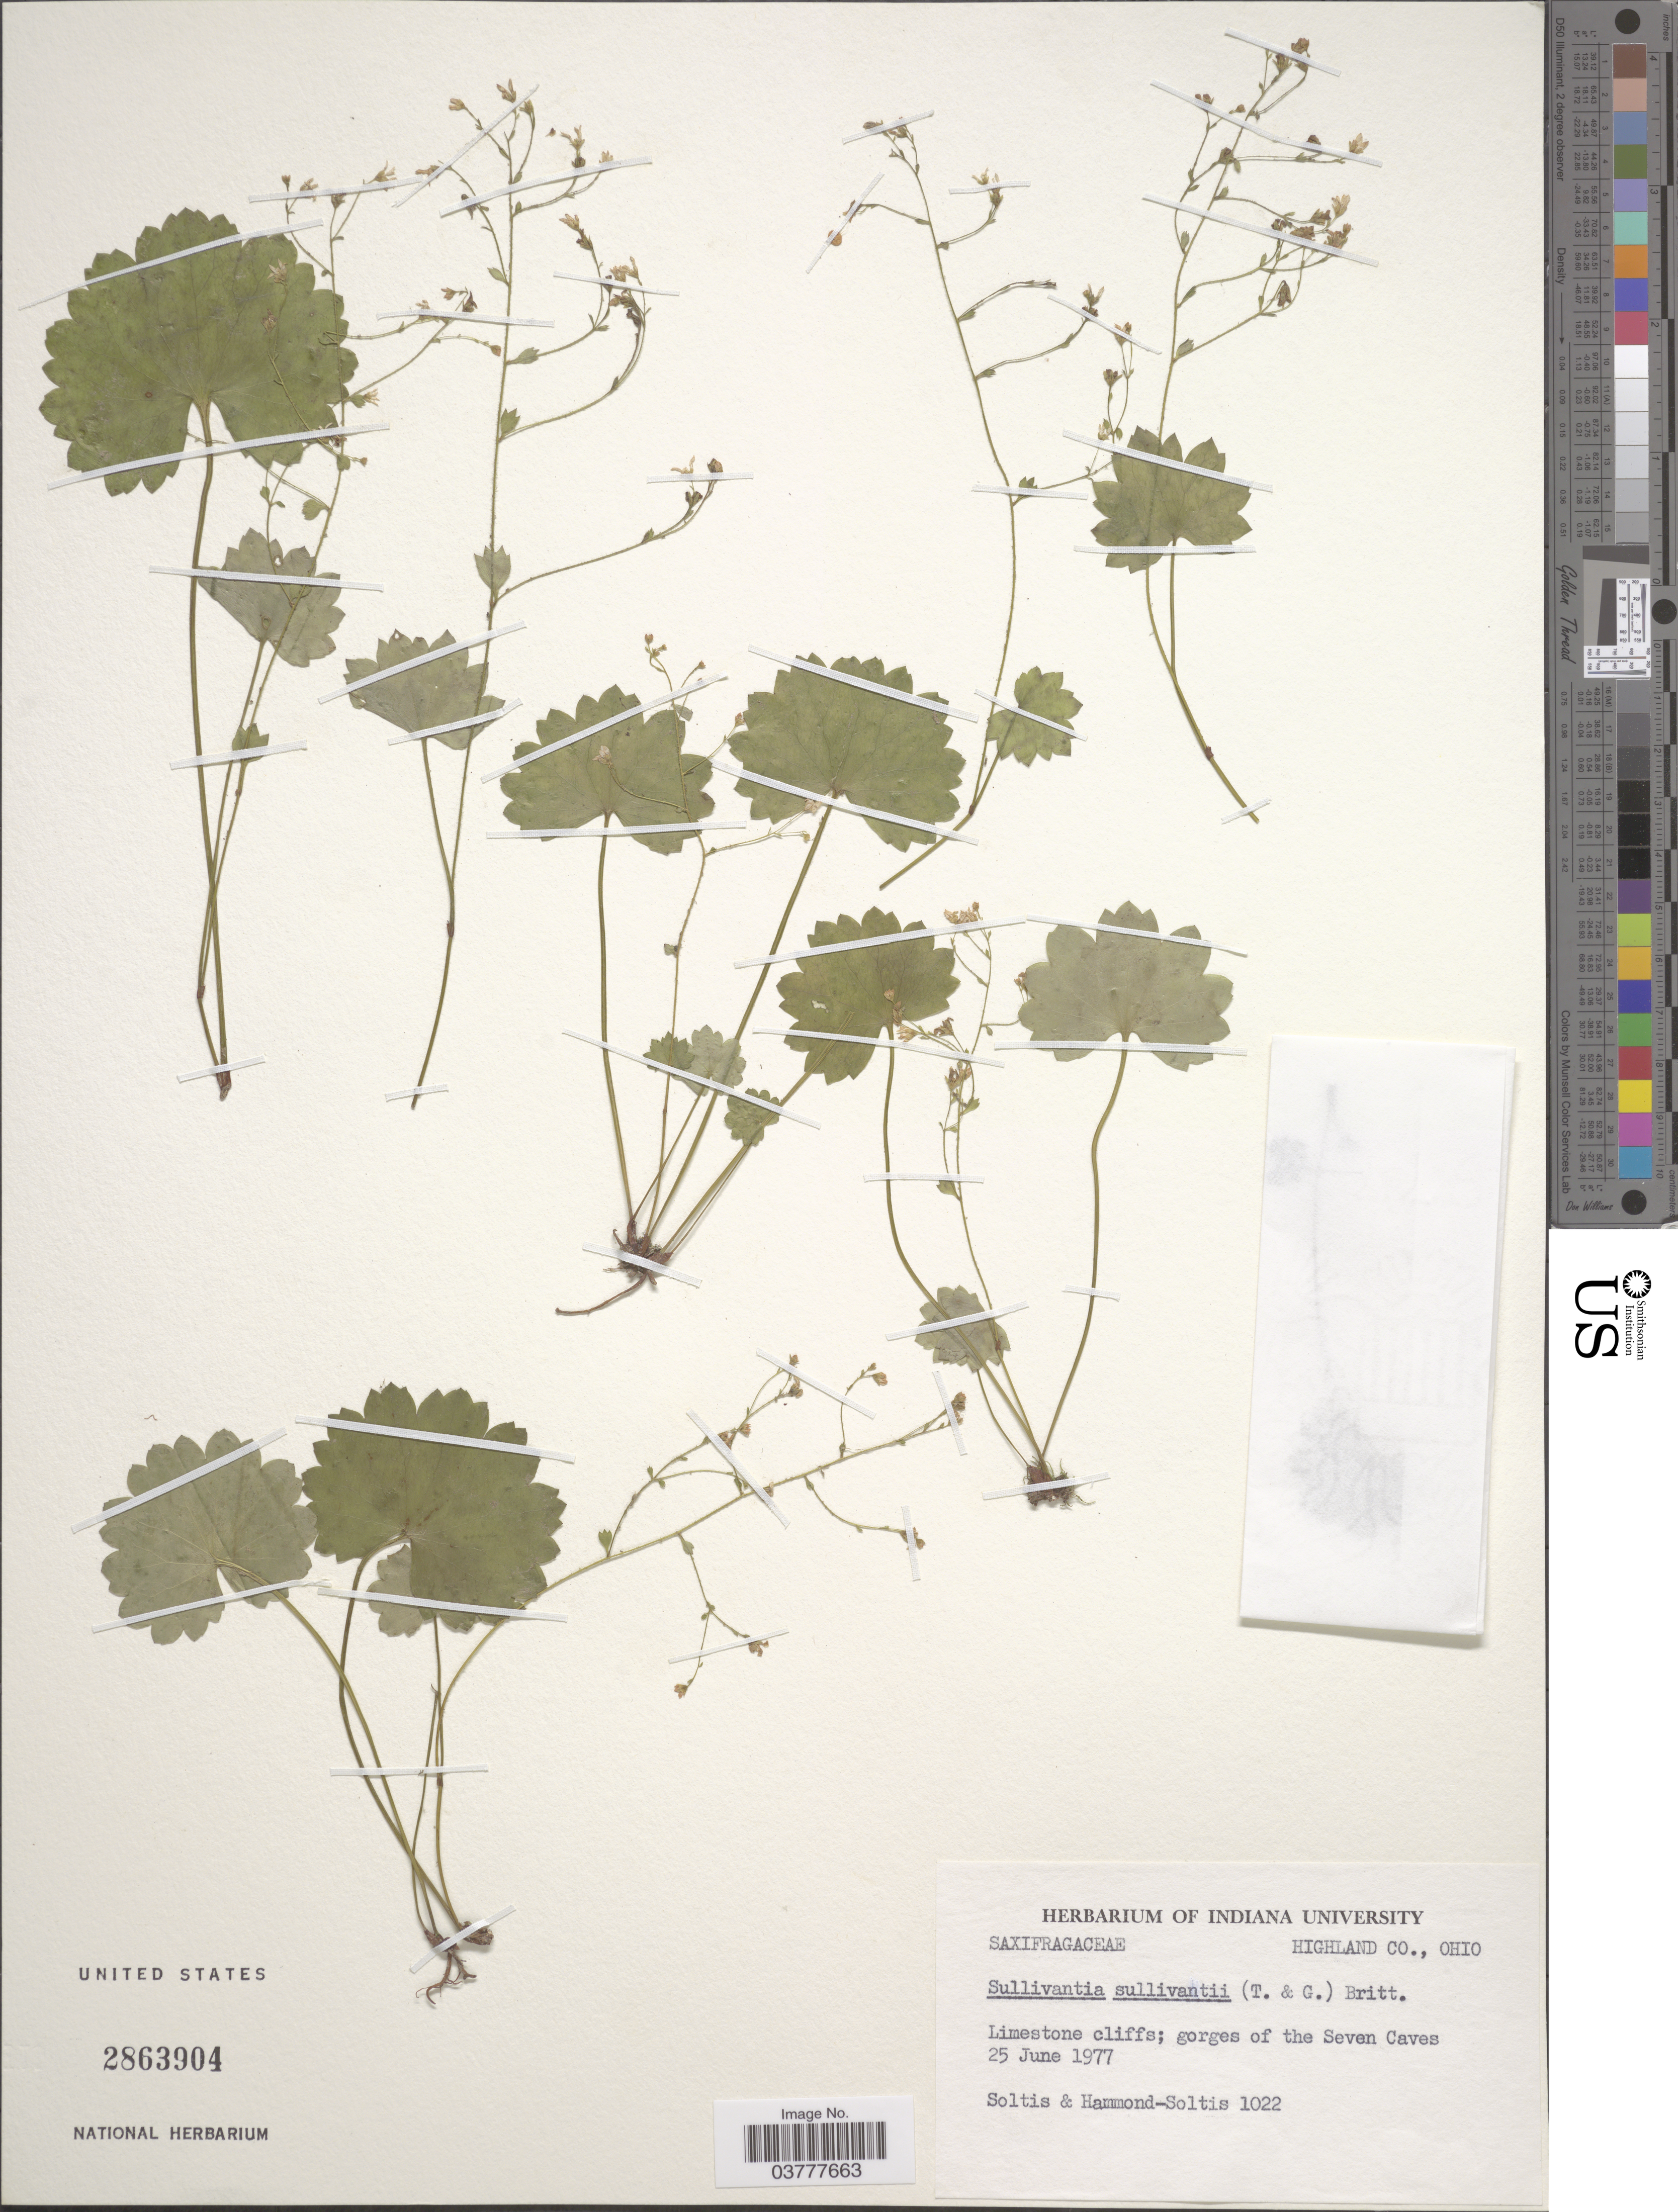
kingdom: Plantae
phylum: Tracheophyta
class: Magnoliopsida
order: Saxifragales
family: Saxifragaceae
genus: Sullivantia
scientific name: Sullivantia sullivantii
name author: (Torr. & A. Gray) Britton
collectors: -. Soltis & Hammond-Soltis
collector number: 1022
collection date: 1977-06-25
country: United States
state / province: Ohio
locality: Highland Co. Limestone cliffs; gorges of the Seven Caves.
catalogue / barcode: US 2863904